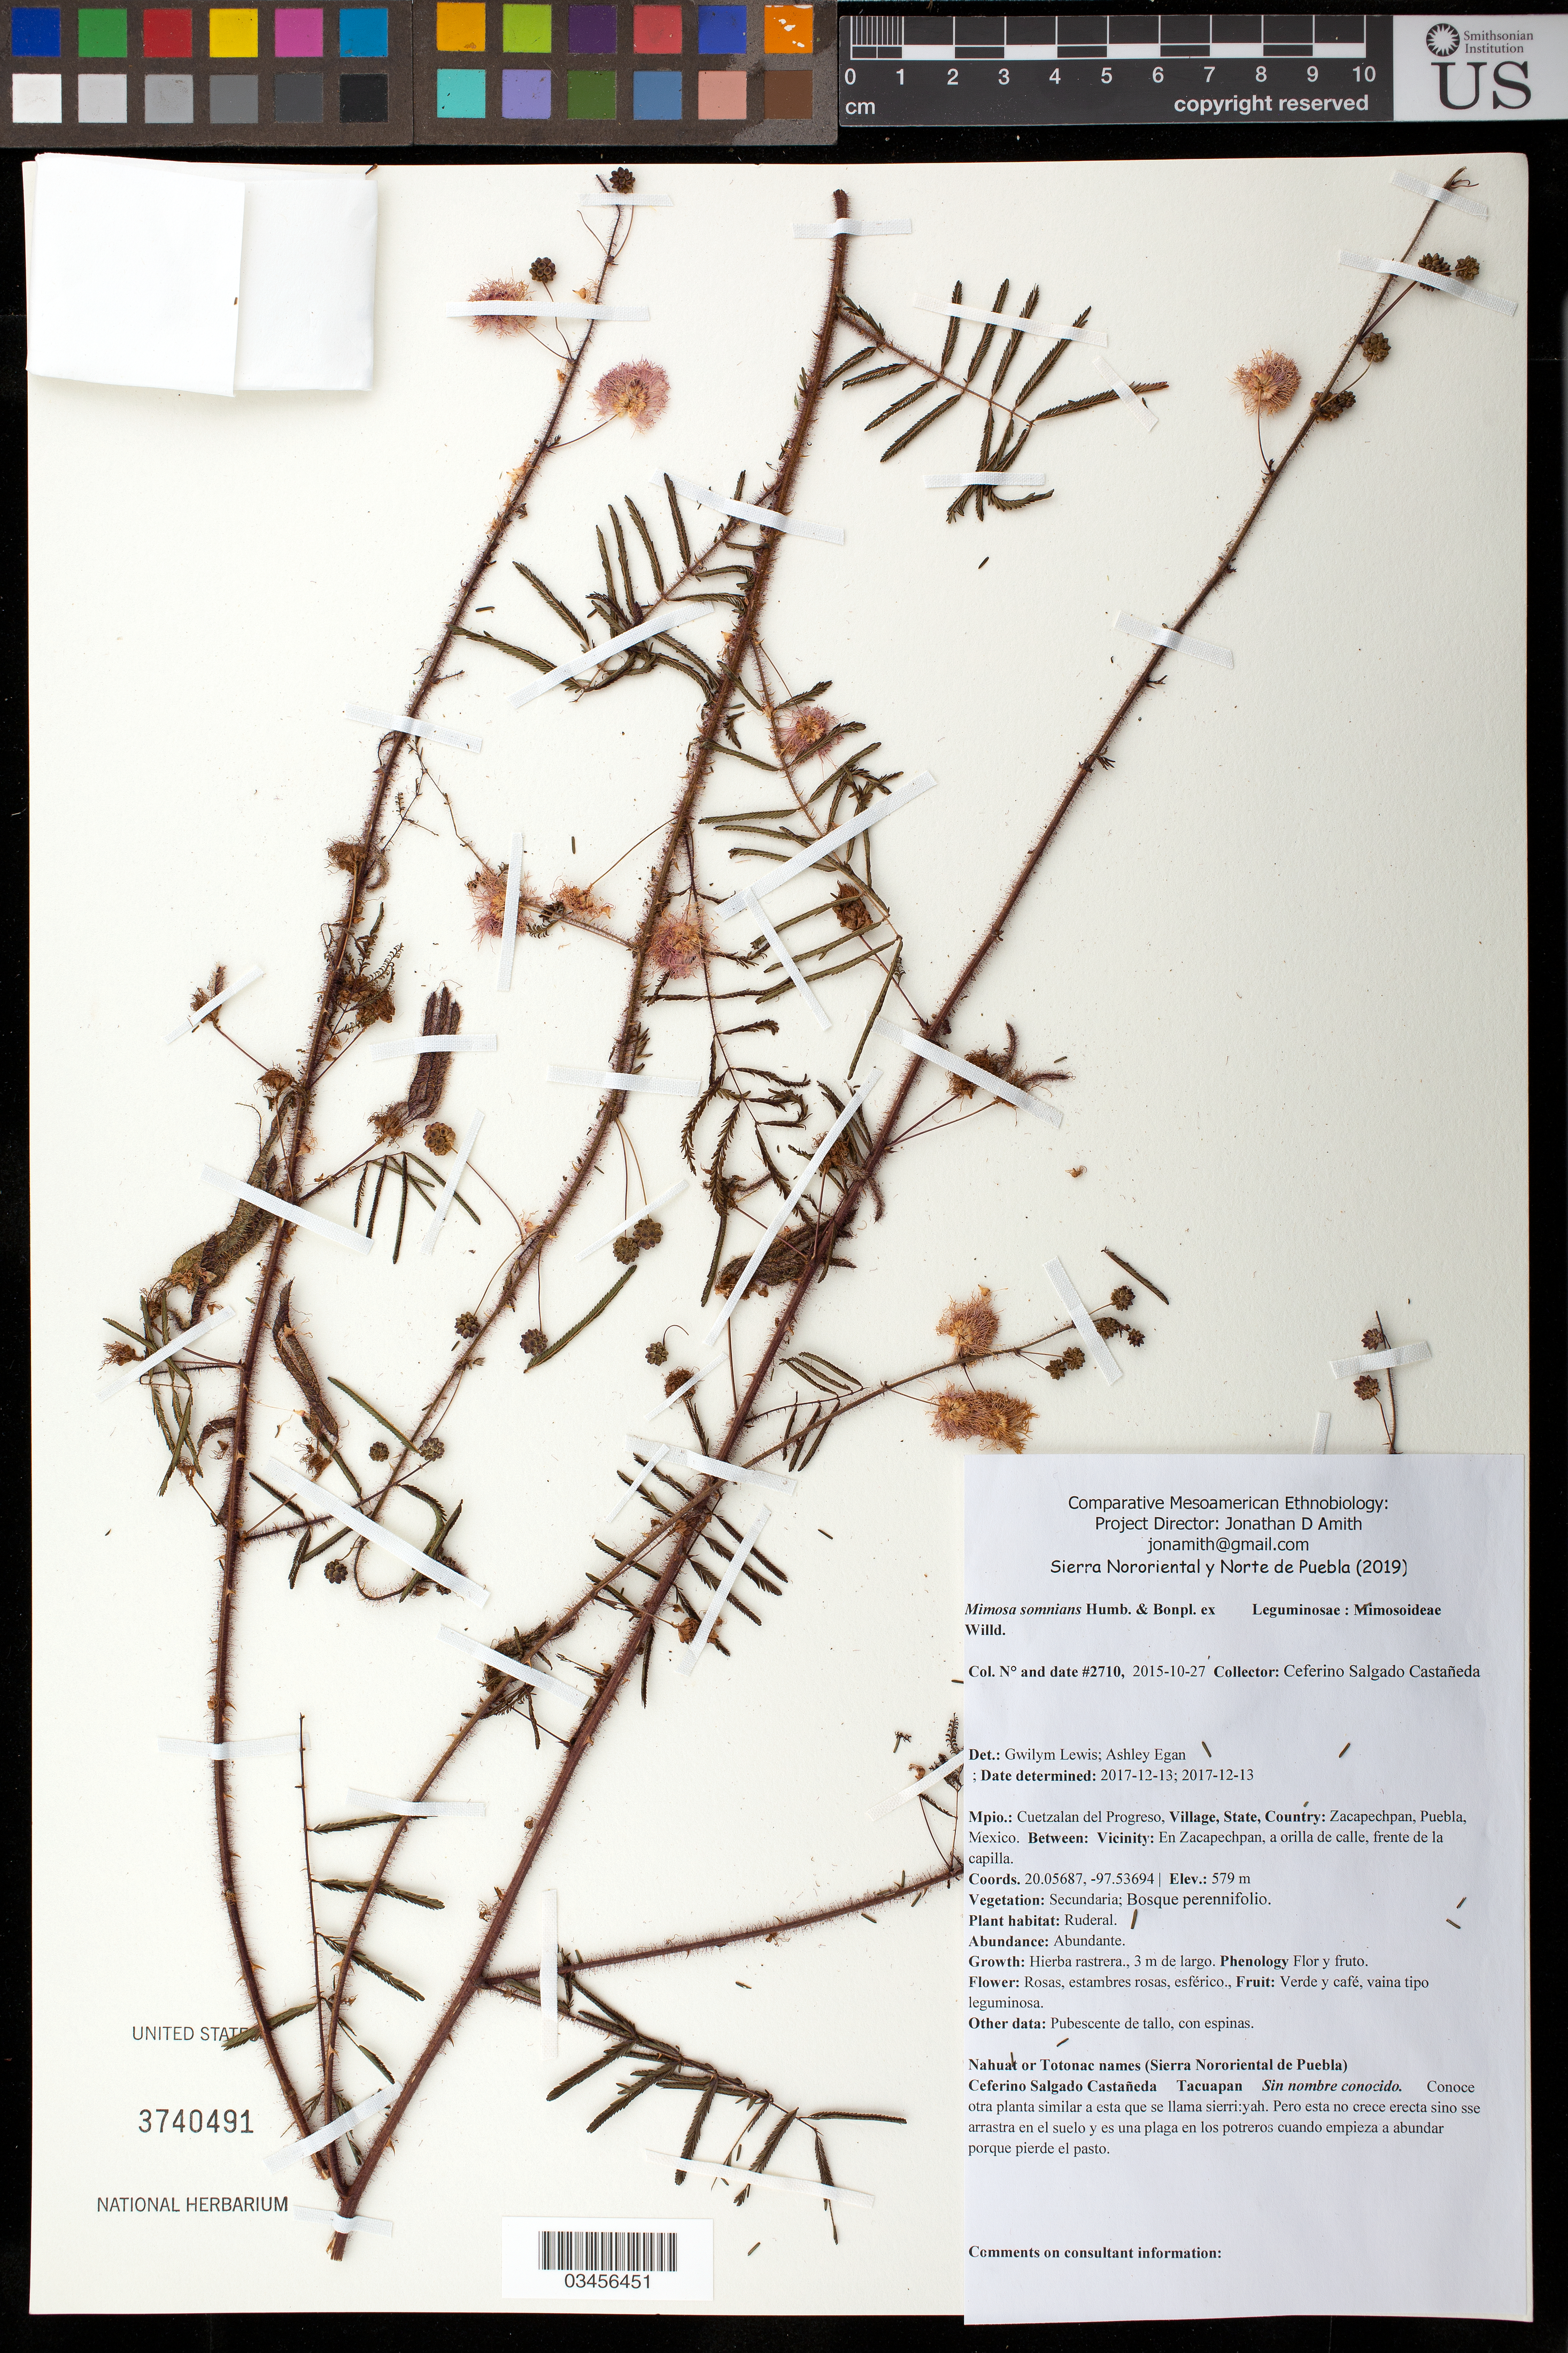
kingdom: Plantae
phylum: Tracheophyta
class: Magnoliopsida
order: Fabales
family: Fabaceae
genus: Mimosa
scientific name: Mimosa somnians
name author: Humb. & Bonpl. ex Willd.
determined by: Amith, Jonathan D.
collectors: C. Salgado Castañeda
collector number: CSC_02710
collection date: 2015-10-27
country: México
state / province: Puebla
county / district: Cuetzalan del Progreso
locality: PUEBLO: Zacapechpan; LOCALIDAD EXACTA: En Zacapechpan, a orilla de calle, frente de la capilla.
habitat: Bosque perennifolio | Ruderal.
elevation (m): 579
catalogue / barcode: US 3740491